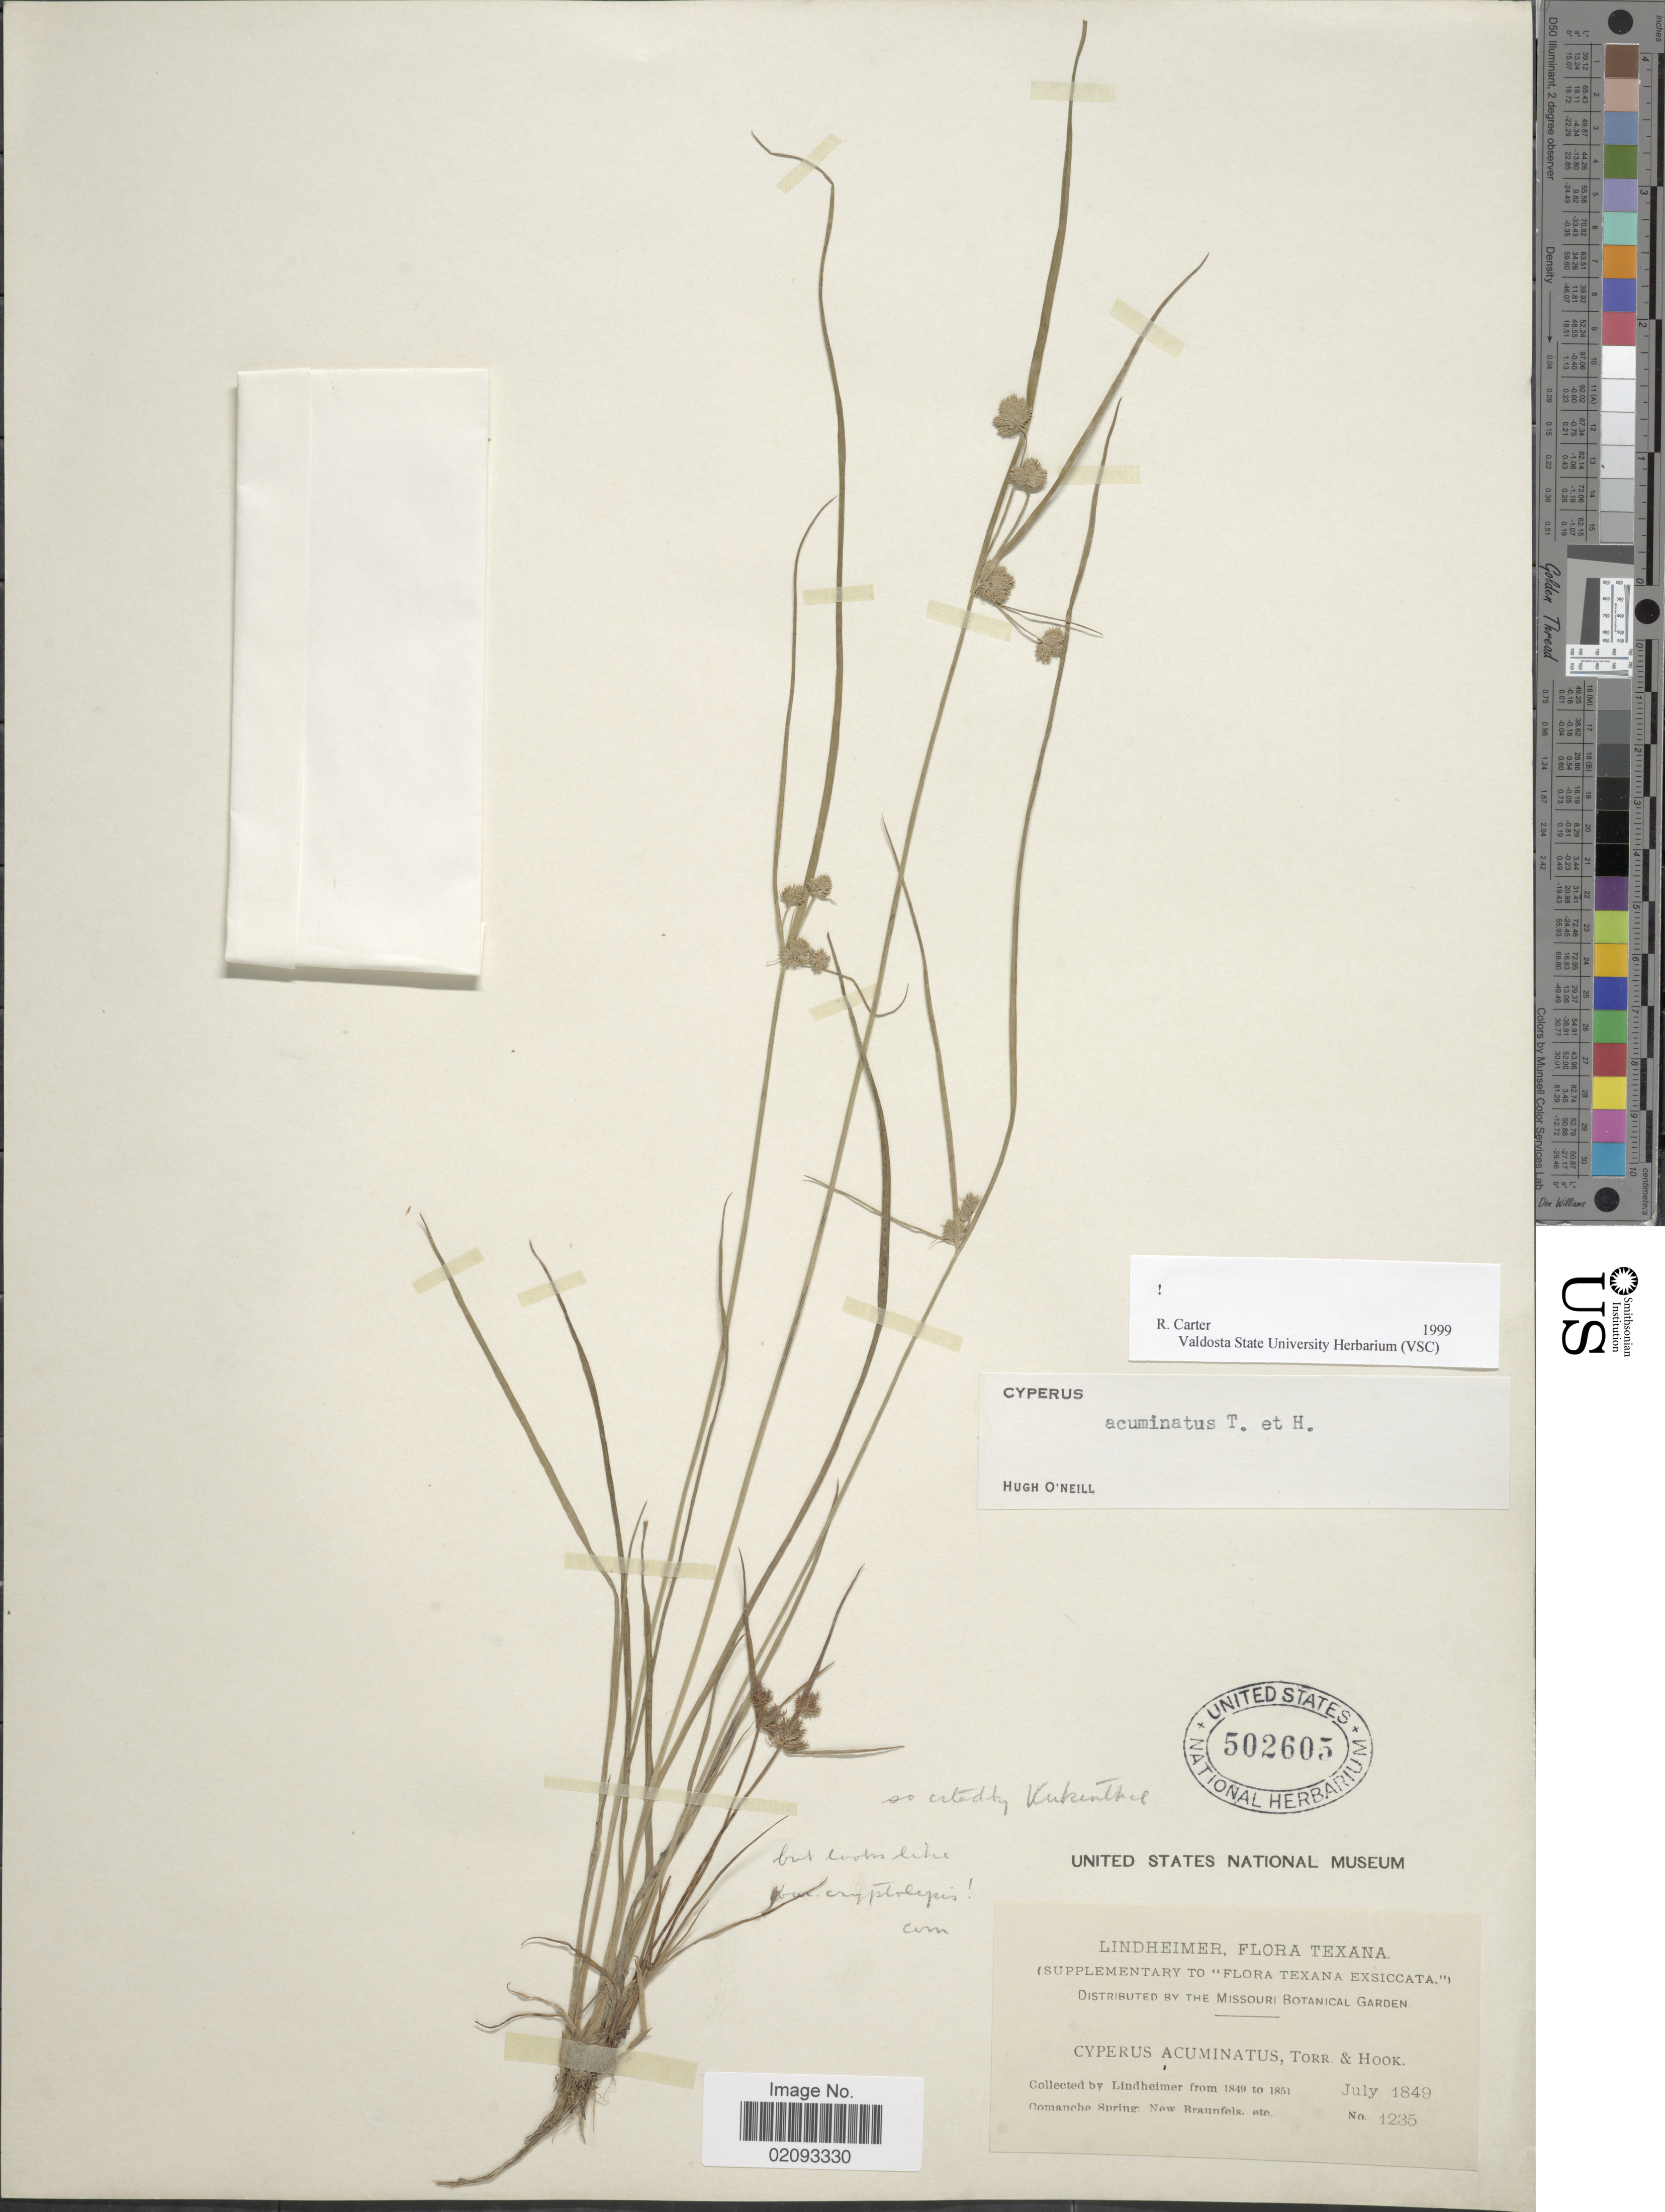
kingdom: Plantae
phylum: Tracheophyta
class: Liliopsida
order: Poales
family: Cyperaceae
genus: Cyperus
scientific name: Cyperus acuminatus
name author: Torr. & Hook.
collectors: -. Lindheimer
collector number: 1235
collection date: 1849-07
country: United States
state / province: Texas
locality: Comanche Spring, New Braunfels etc.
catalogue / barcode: US 502605